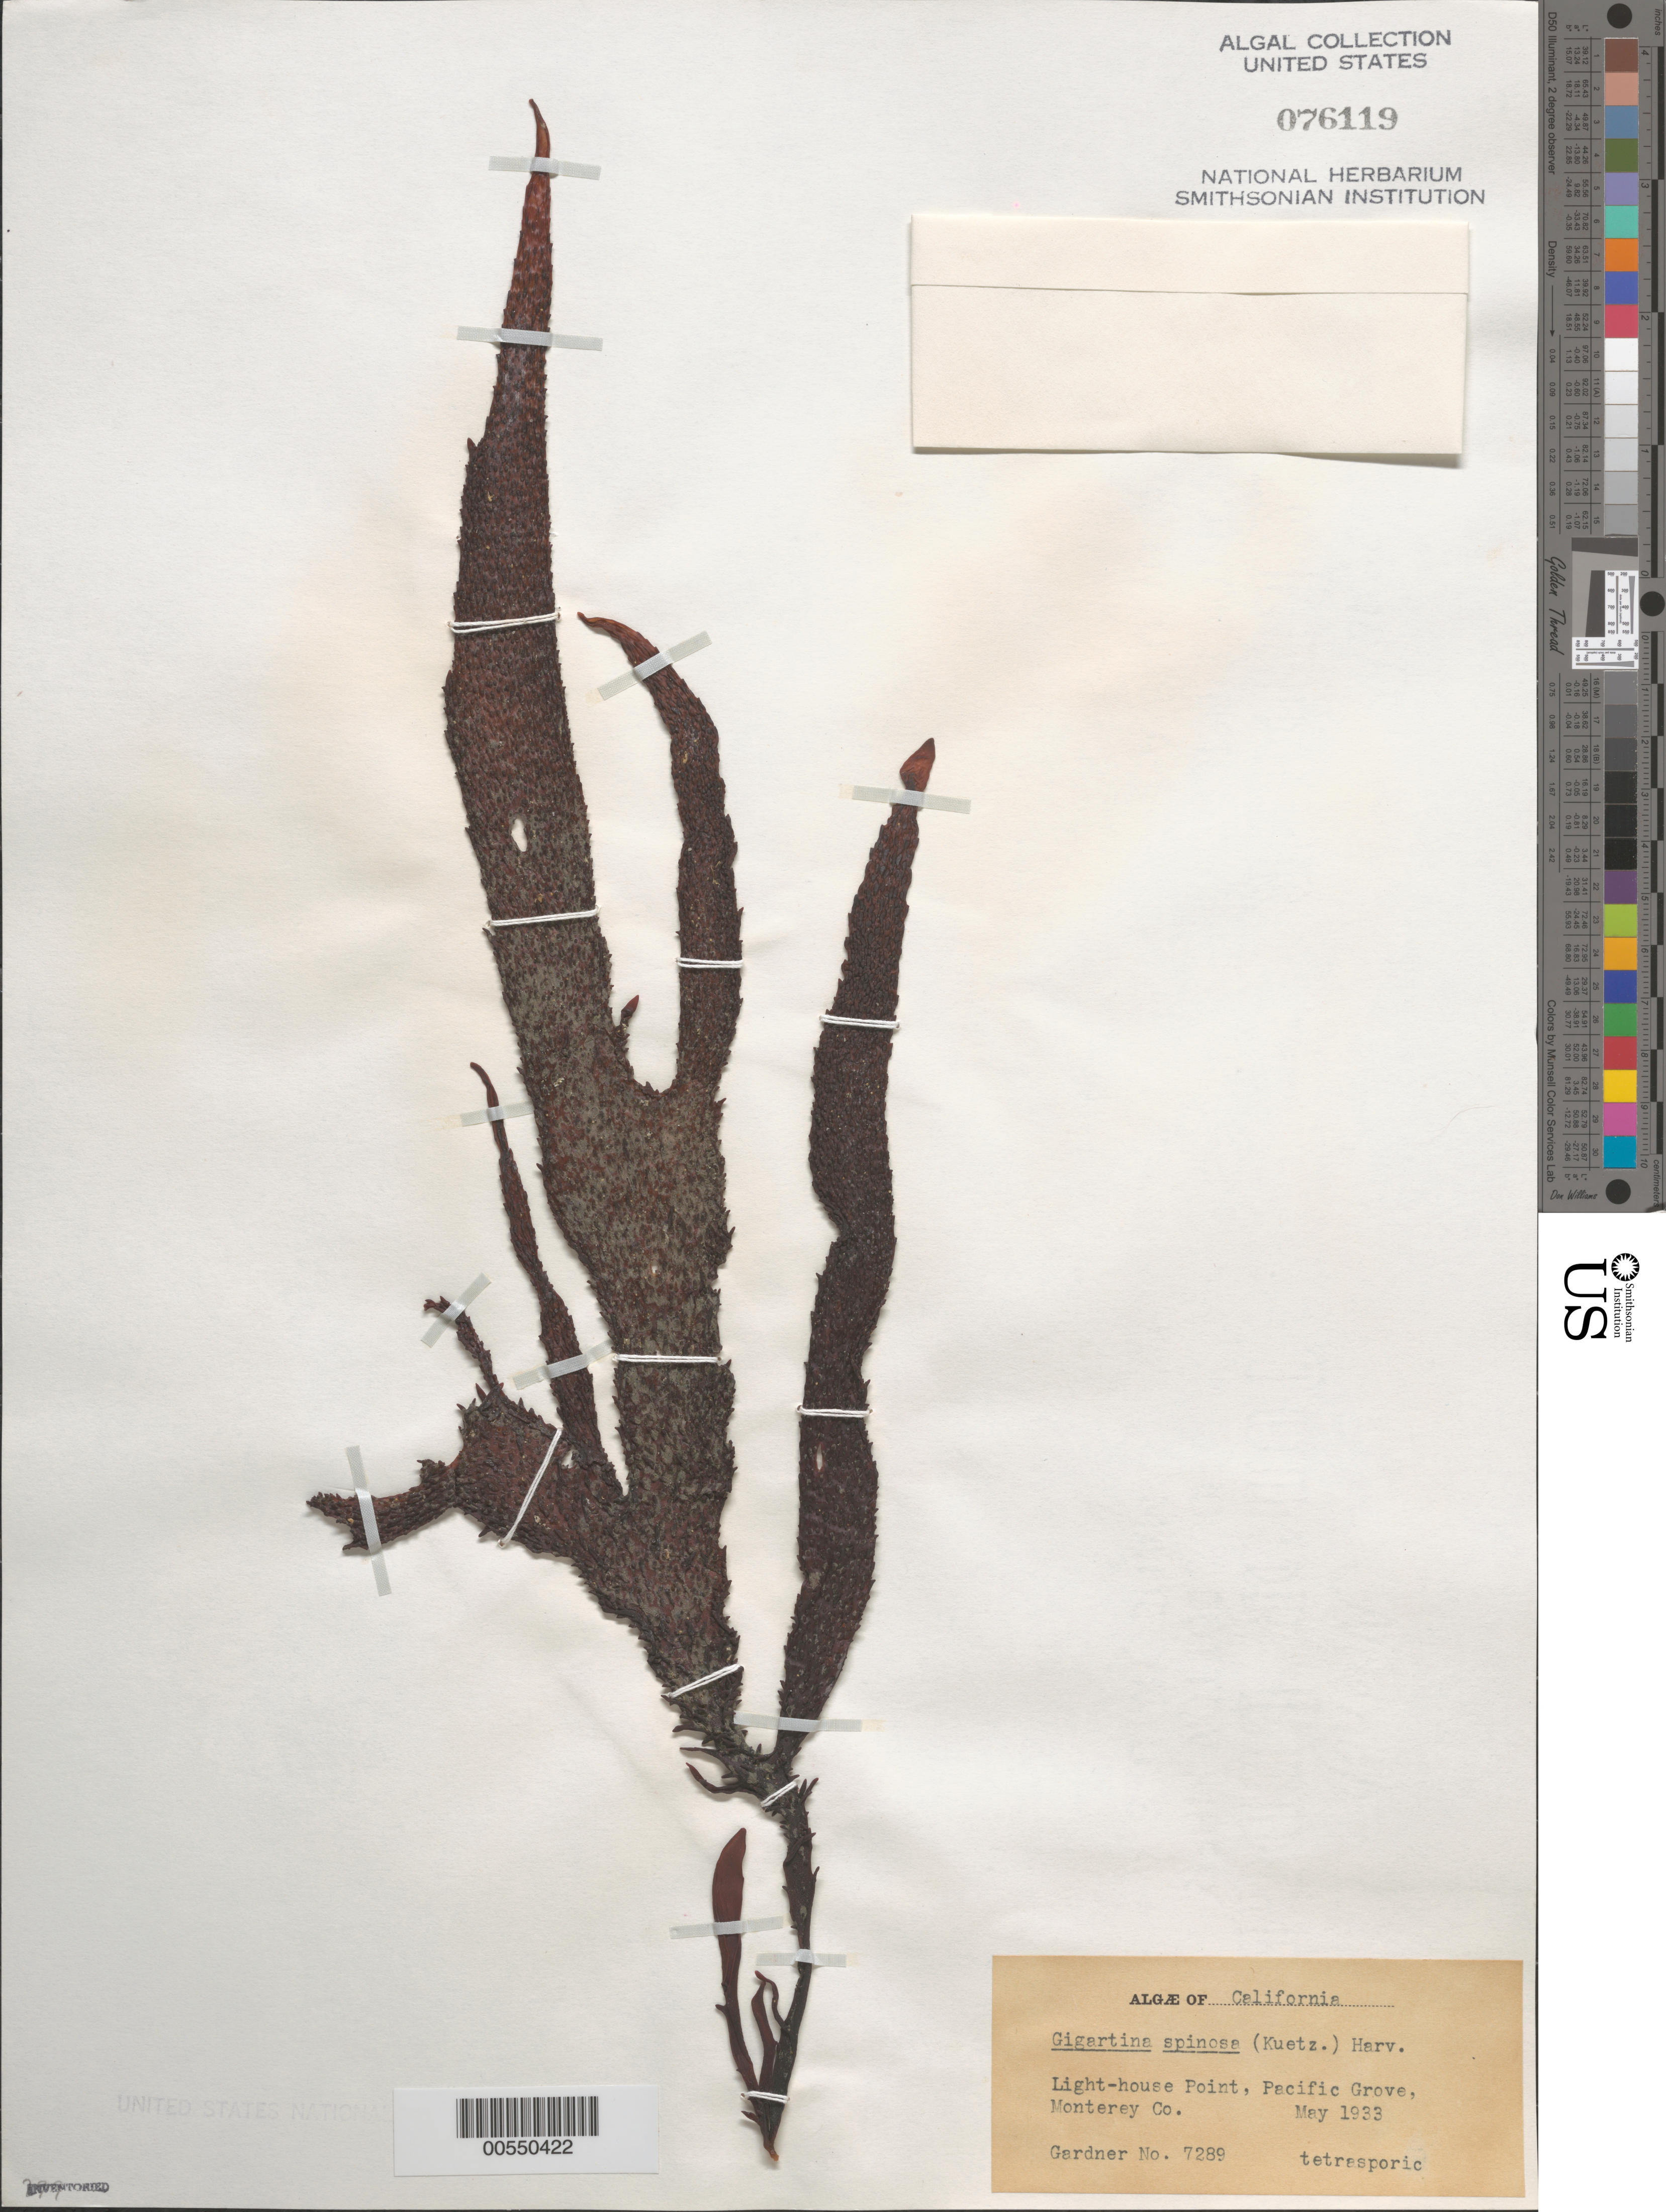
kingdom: Plantae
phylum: Rhodophyta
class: Florideophyceae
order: Gigartinales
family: Gigartinaceae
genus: Chondracanthus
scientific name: Chondracanthus spinosus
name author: (Kütz.) Guiry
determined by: Algae name updating Project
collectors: N. Gardner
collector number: NLG 7289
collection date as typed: May 1933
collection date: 1933-05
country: United States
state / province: California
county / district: Monterey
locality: Lighthouse Point, Pacific Grove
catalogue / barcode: US 76119